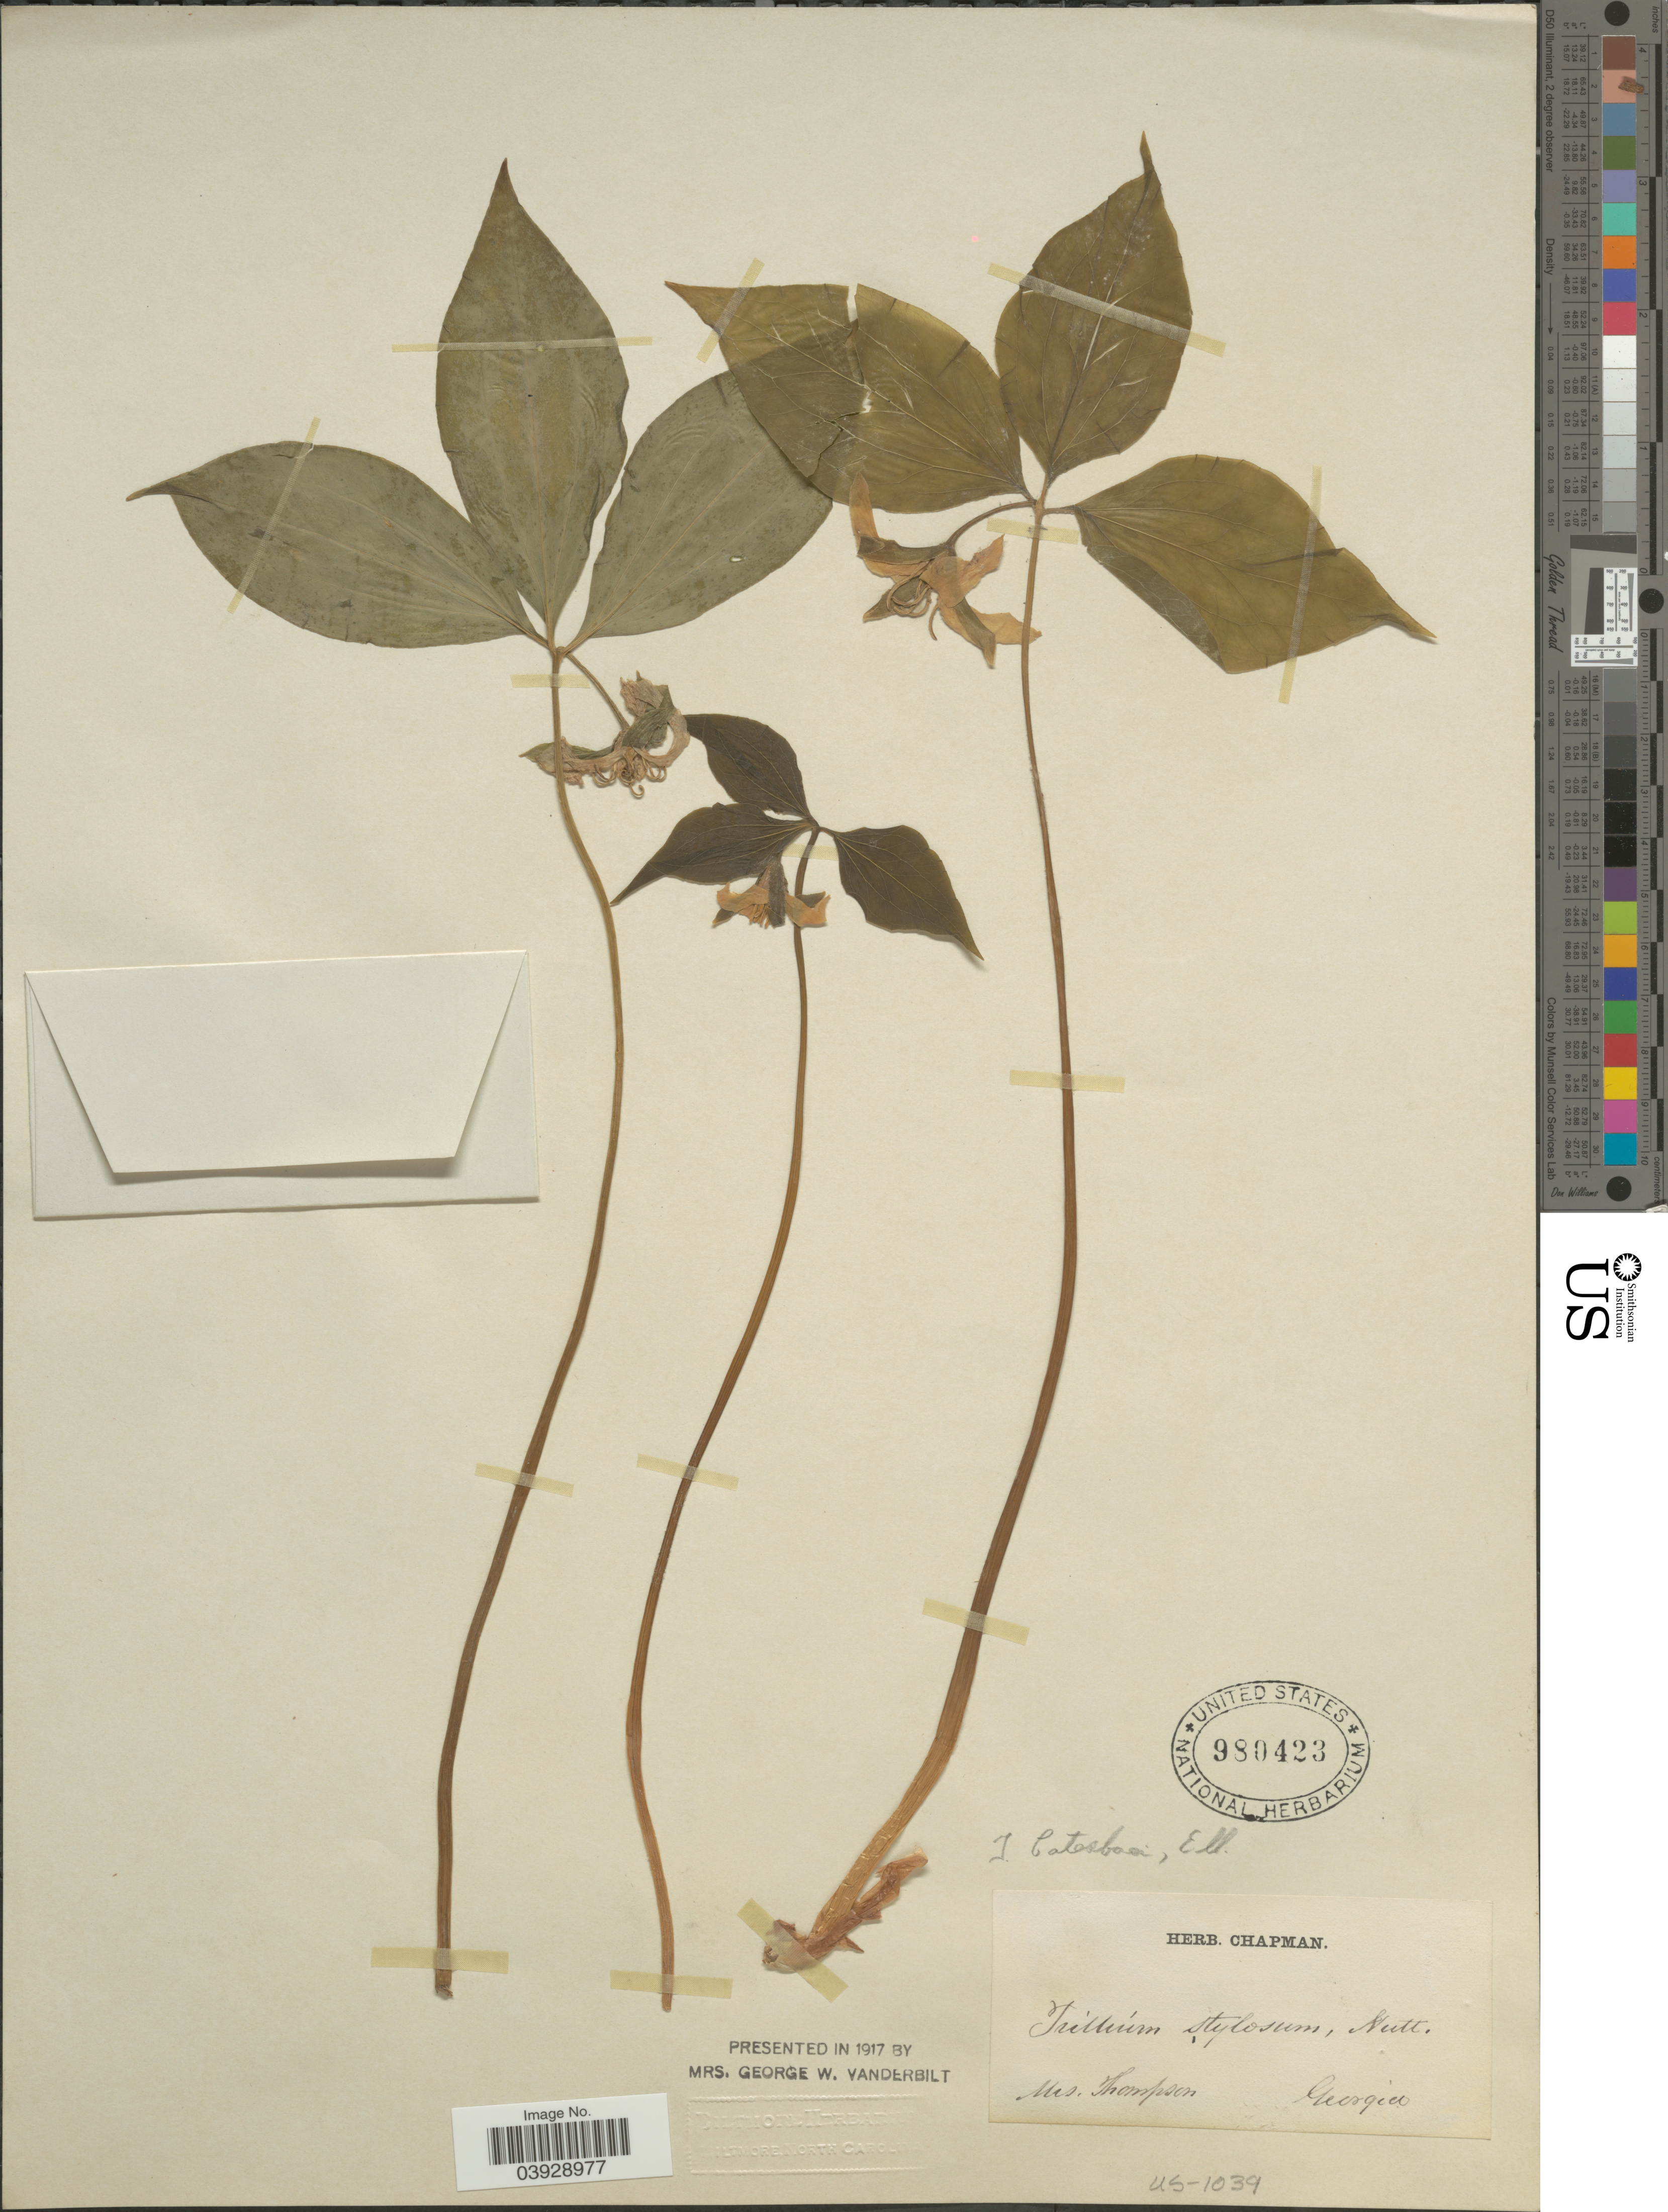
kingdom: Plantae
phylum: Tracheophyta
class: Liliopsida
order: Liliales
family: Melanthiaceae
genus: Trillium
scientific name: Trillium catesbaei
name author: Elliott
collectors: Thompson, --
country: United States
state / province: Georgia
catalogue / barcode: US 980423